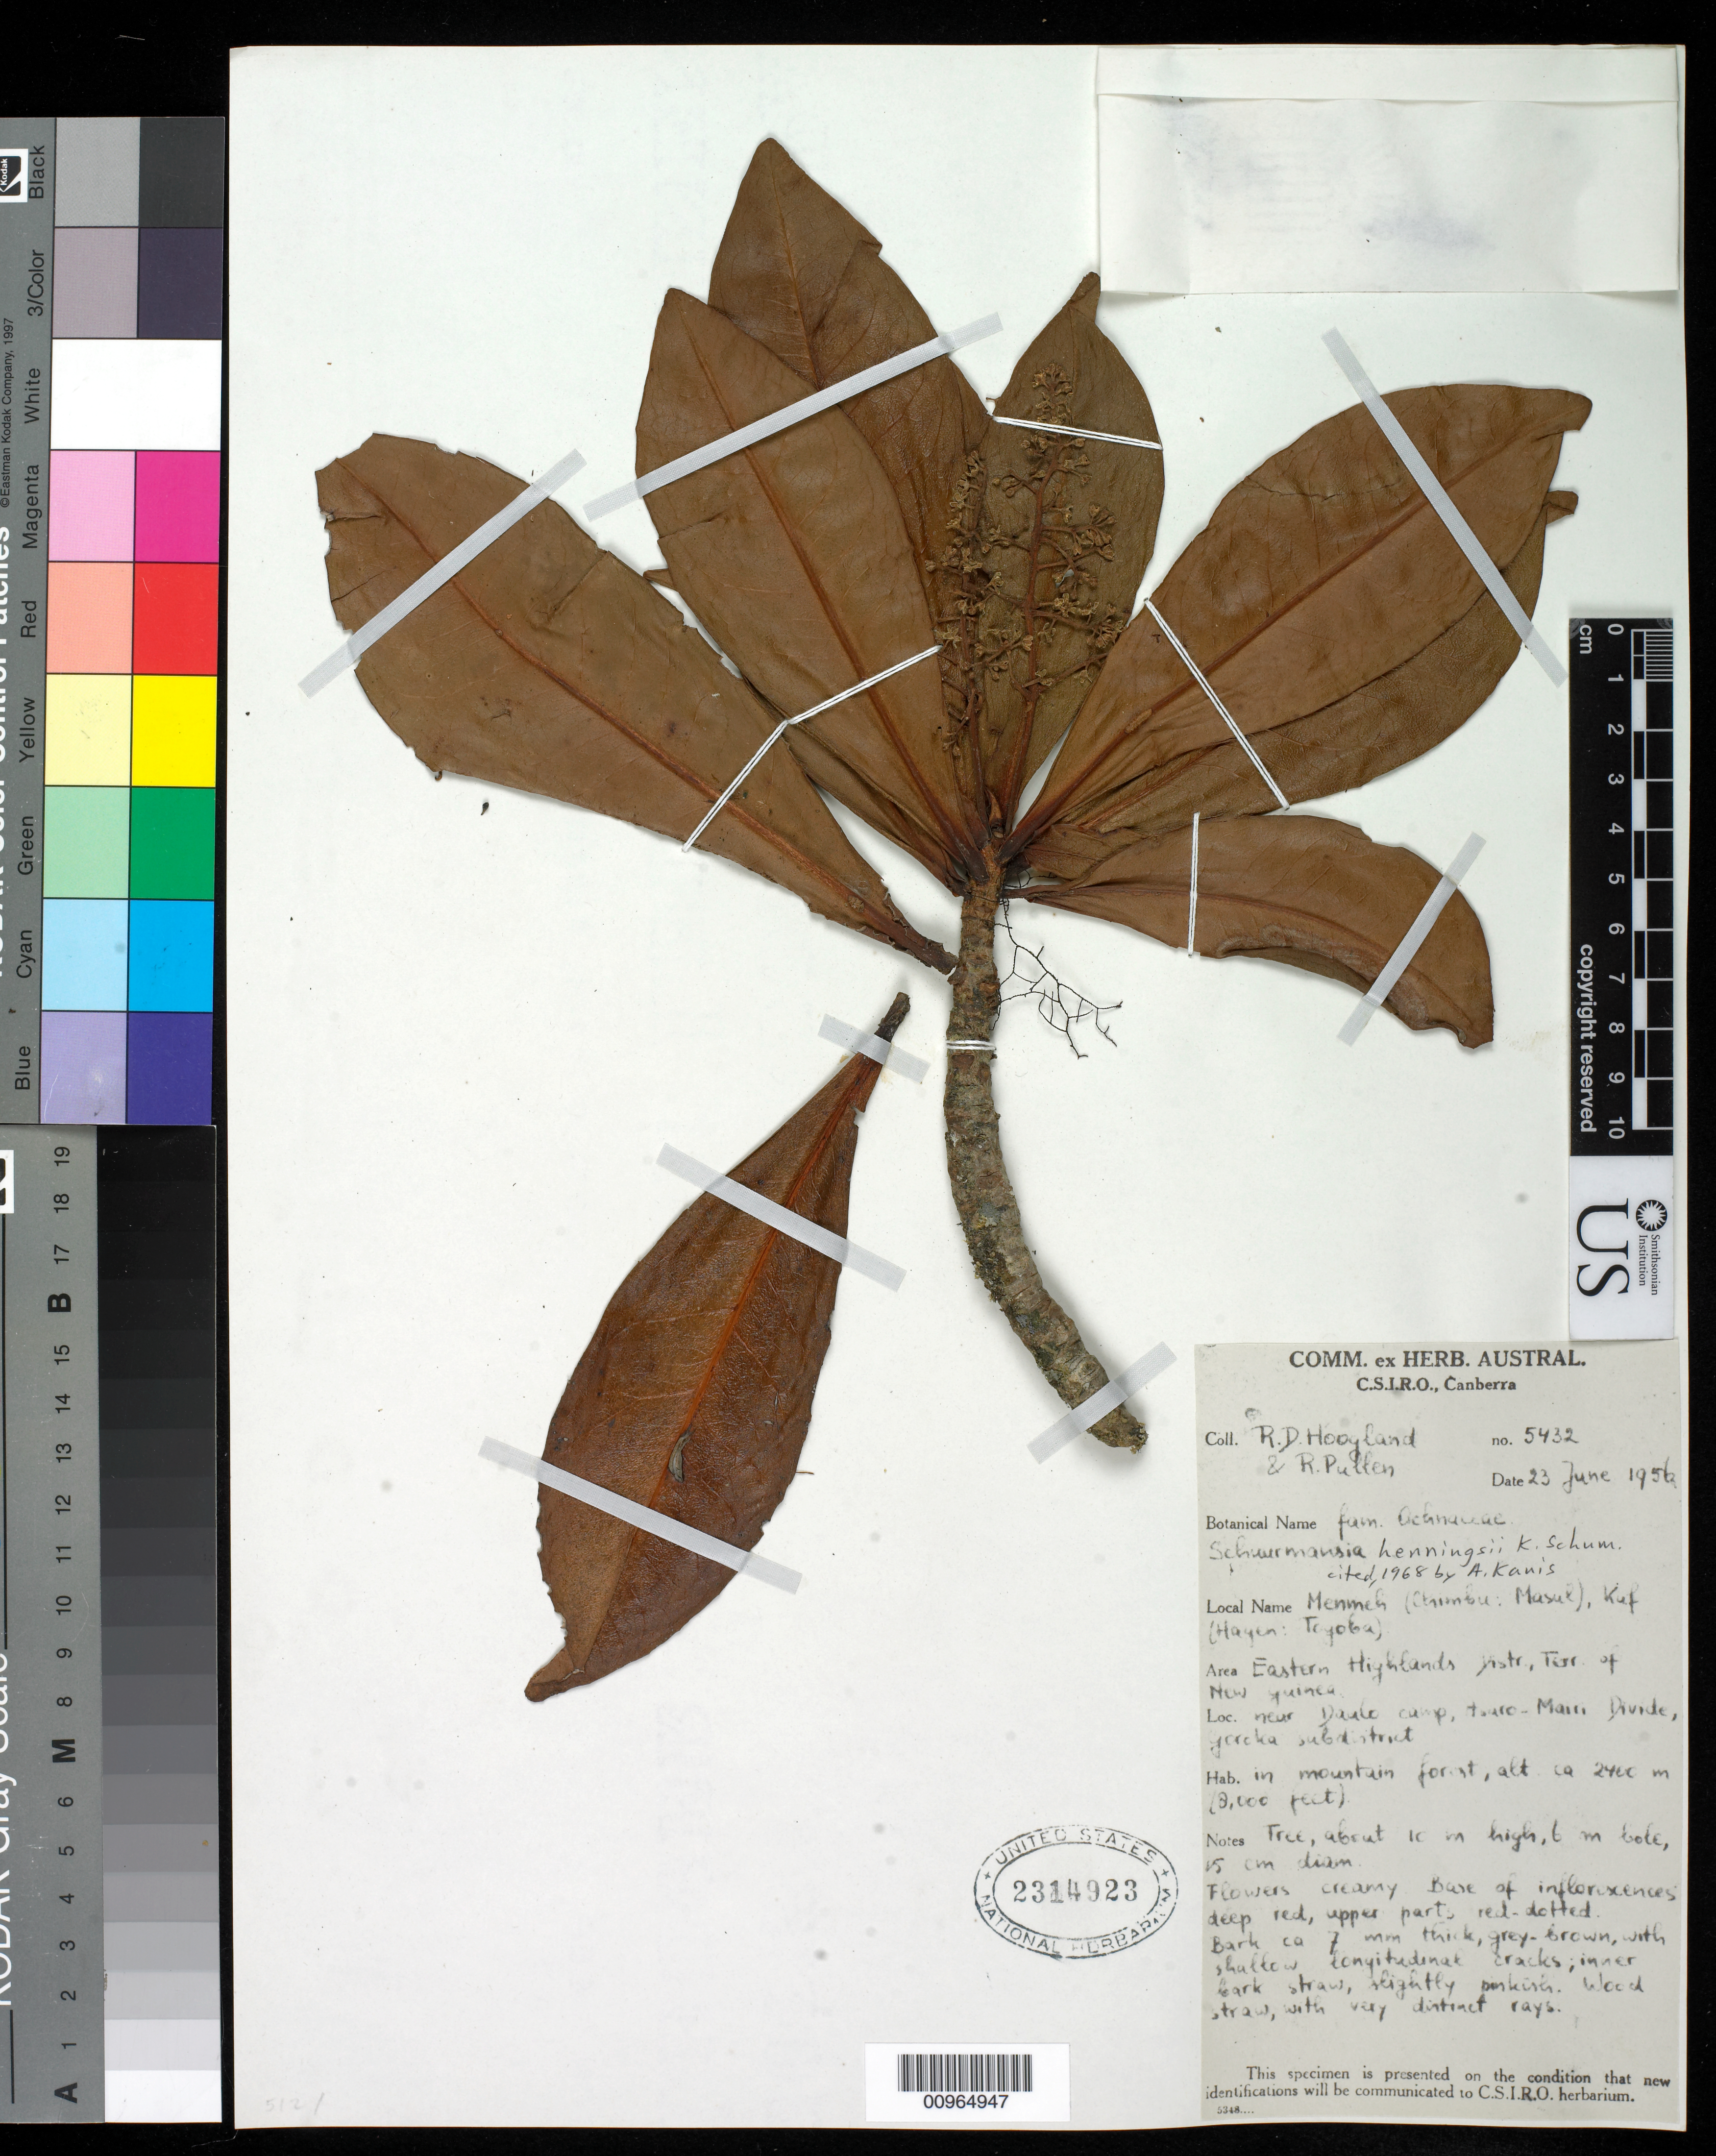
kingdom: Plantae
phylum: Tracheophyta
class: Magnoliopsida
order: Malpighiales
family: Ochnaceae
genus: Schuurmansia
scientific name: Schuurmansia henningsii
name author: K. Schum.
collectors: R. D. Hoogland & R. Pullen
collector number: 5432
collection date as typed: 23 Jun 1956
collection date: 1956-06-23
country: Papua New Guinea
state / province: Eastern Highlands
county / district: Goroka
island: New Guinea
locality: near Daulo Camp, Hauro-Mairi Divide, Goreka Subdistrict. In mountain forest.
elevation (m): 2400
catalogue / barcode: US 2314923